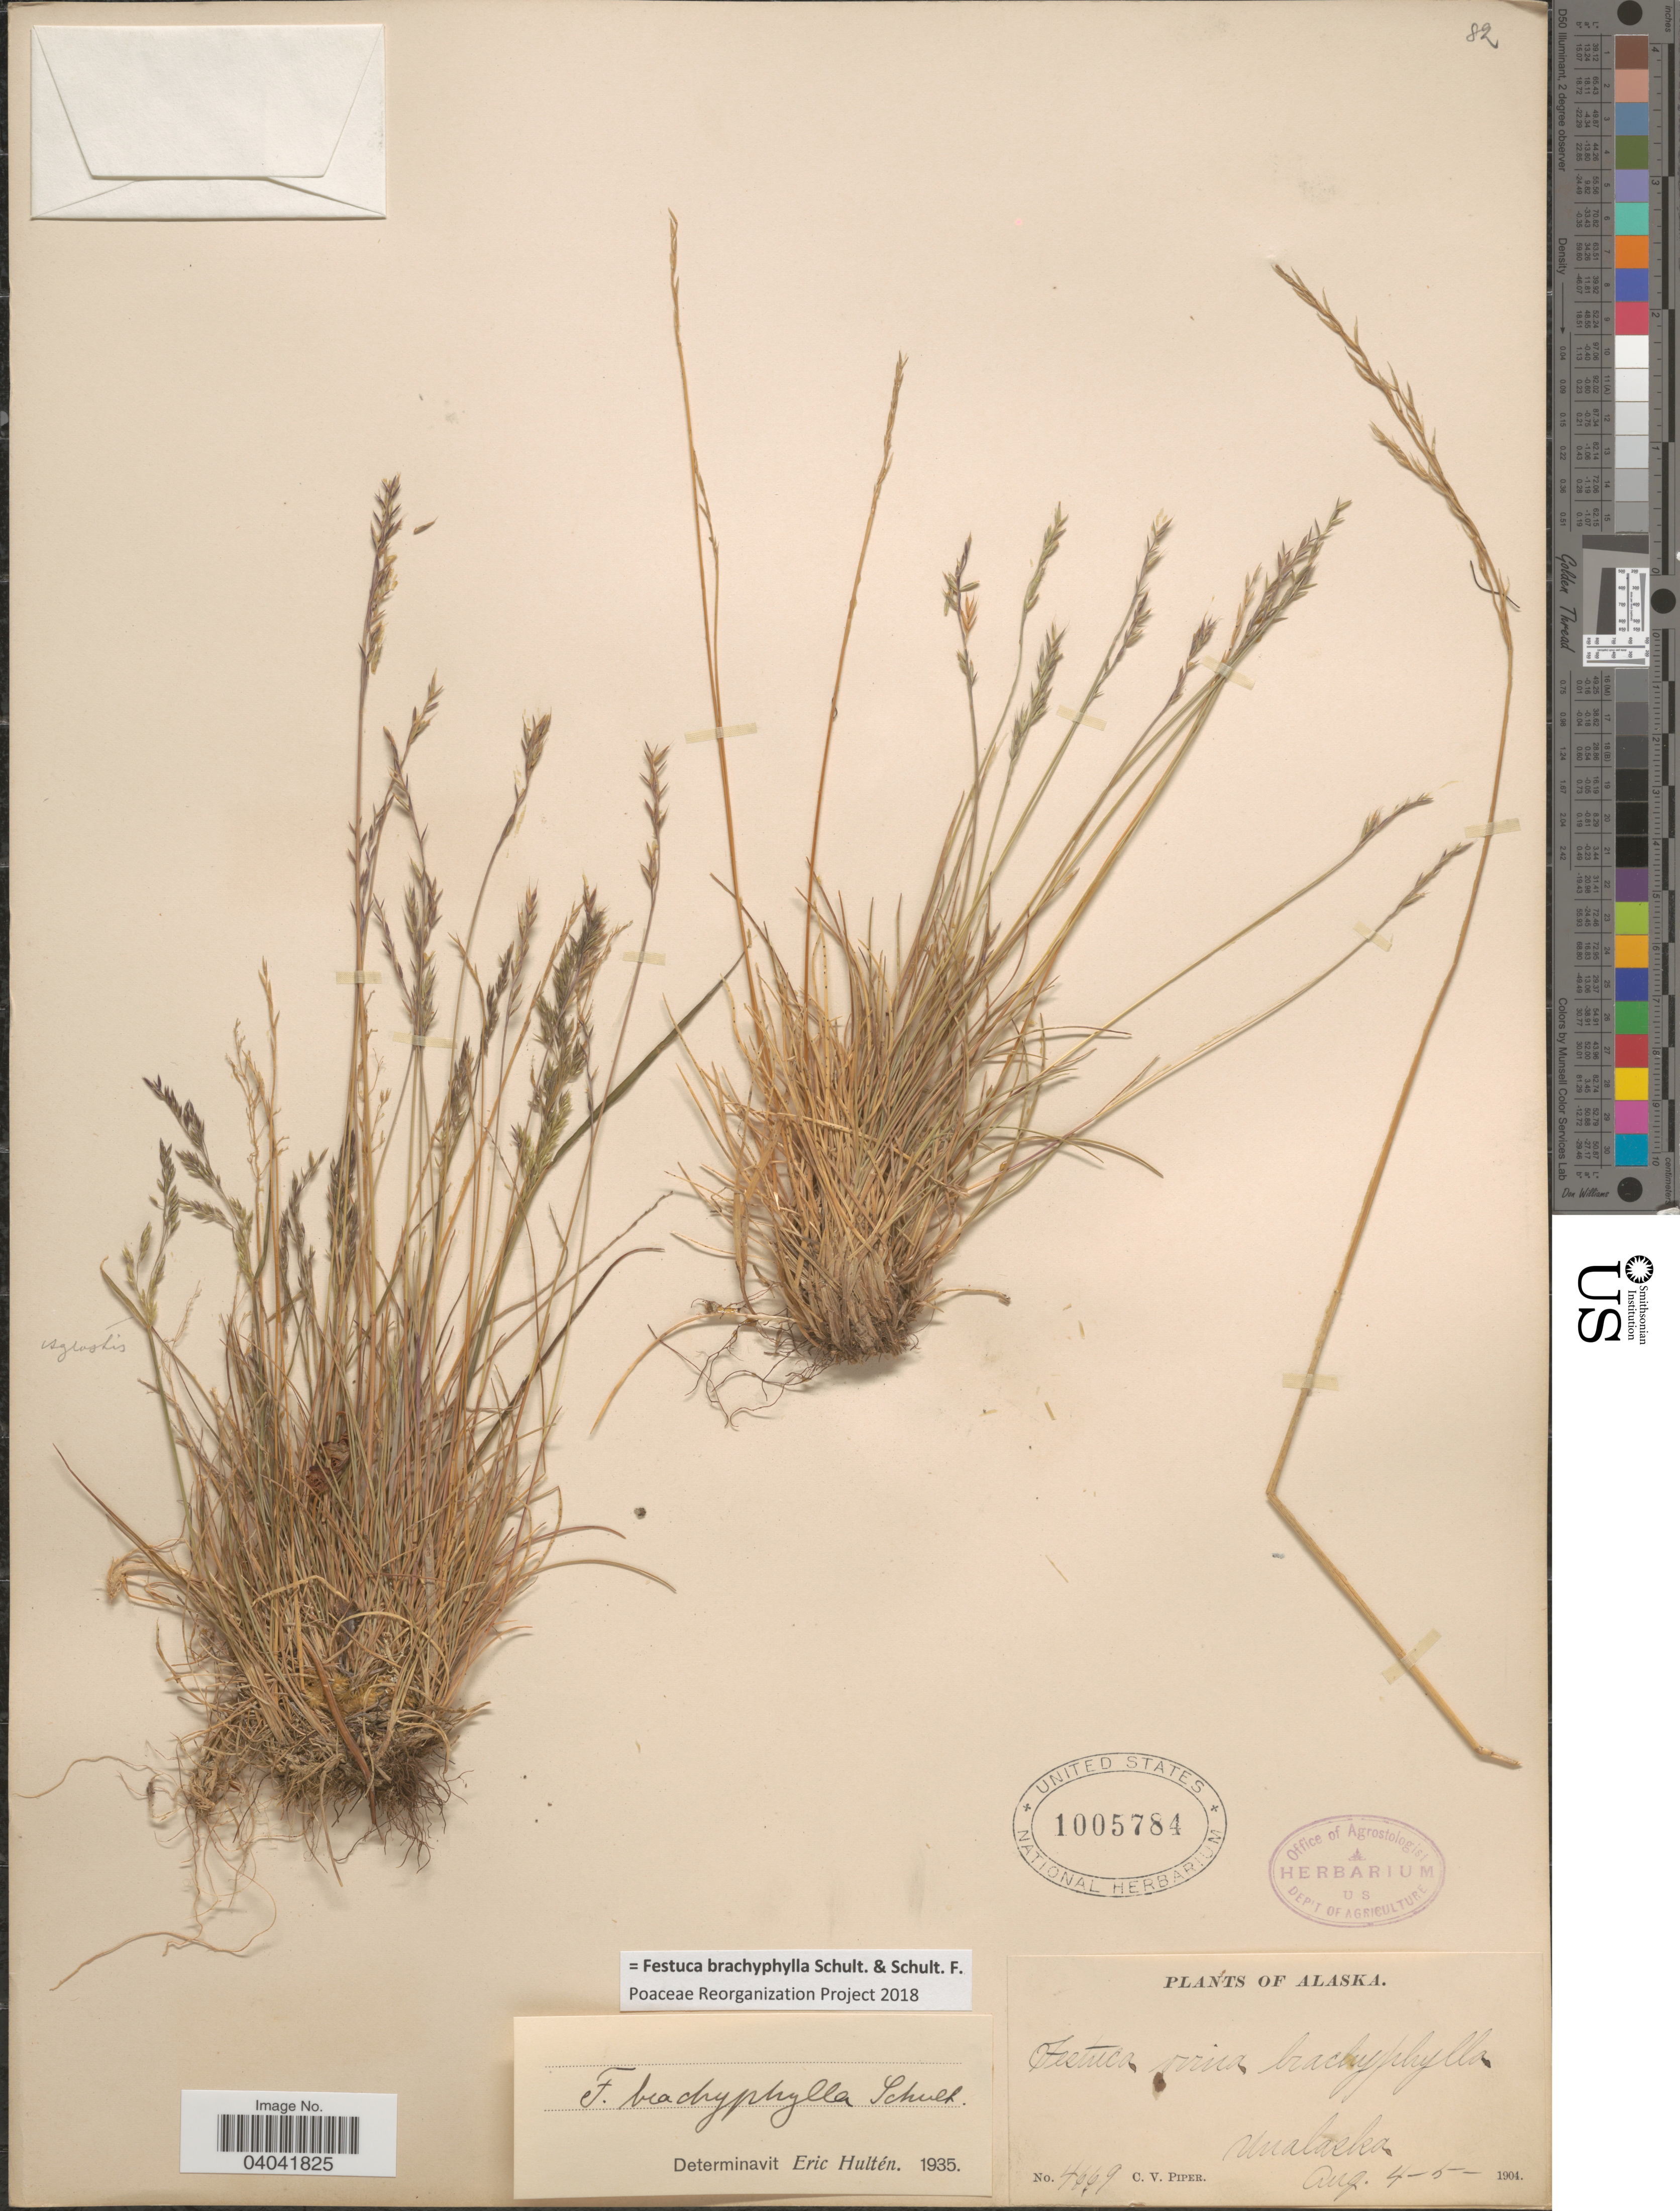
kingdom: Plantae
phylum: Tracheophyta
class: Liliopsida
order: Poales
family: Poaceae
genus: Festuca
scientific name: Festuca brachyphylla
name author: Schult. & Schult. f.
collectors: C. V. Piper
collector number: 4669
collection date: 1904-08-04/1904-08-05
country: United States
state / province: Alaska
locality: Unalaska.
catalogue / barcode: US 1005784